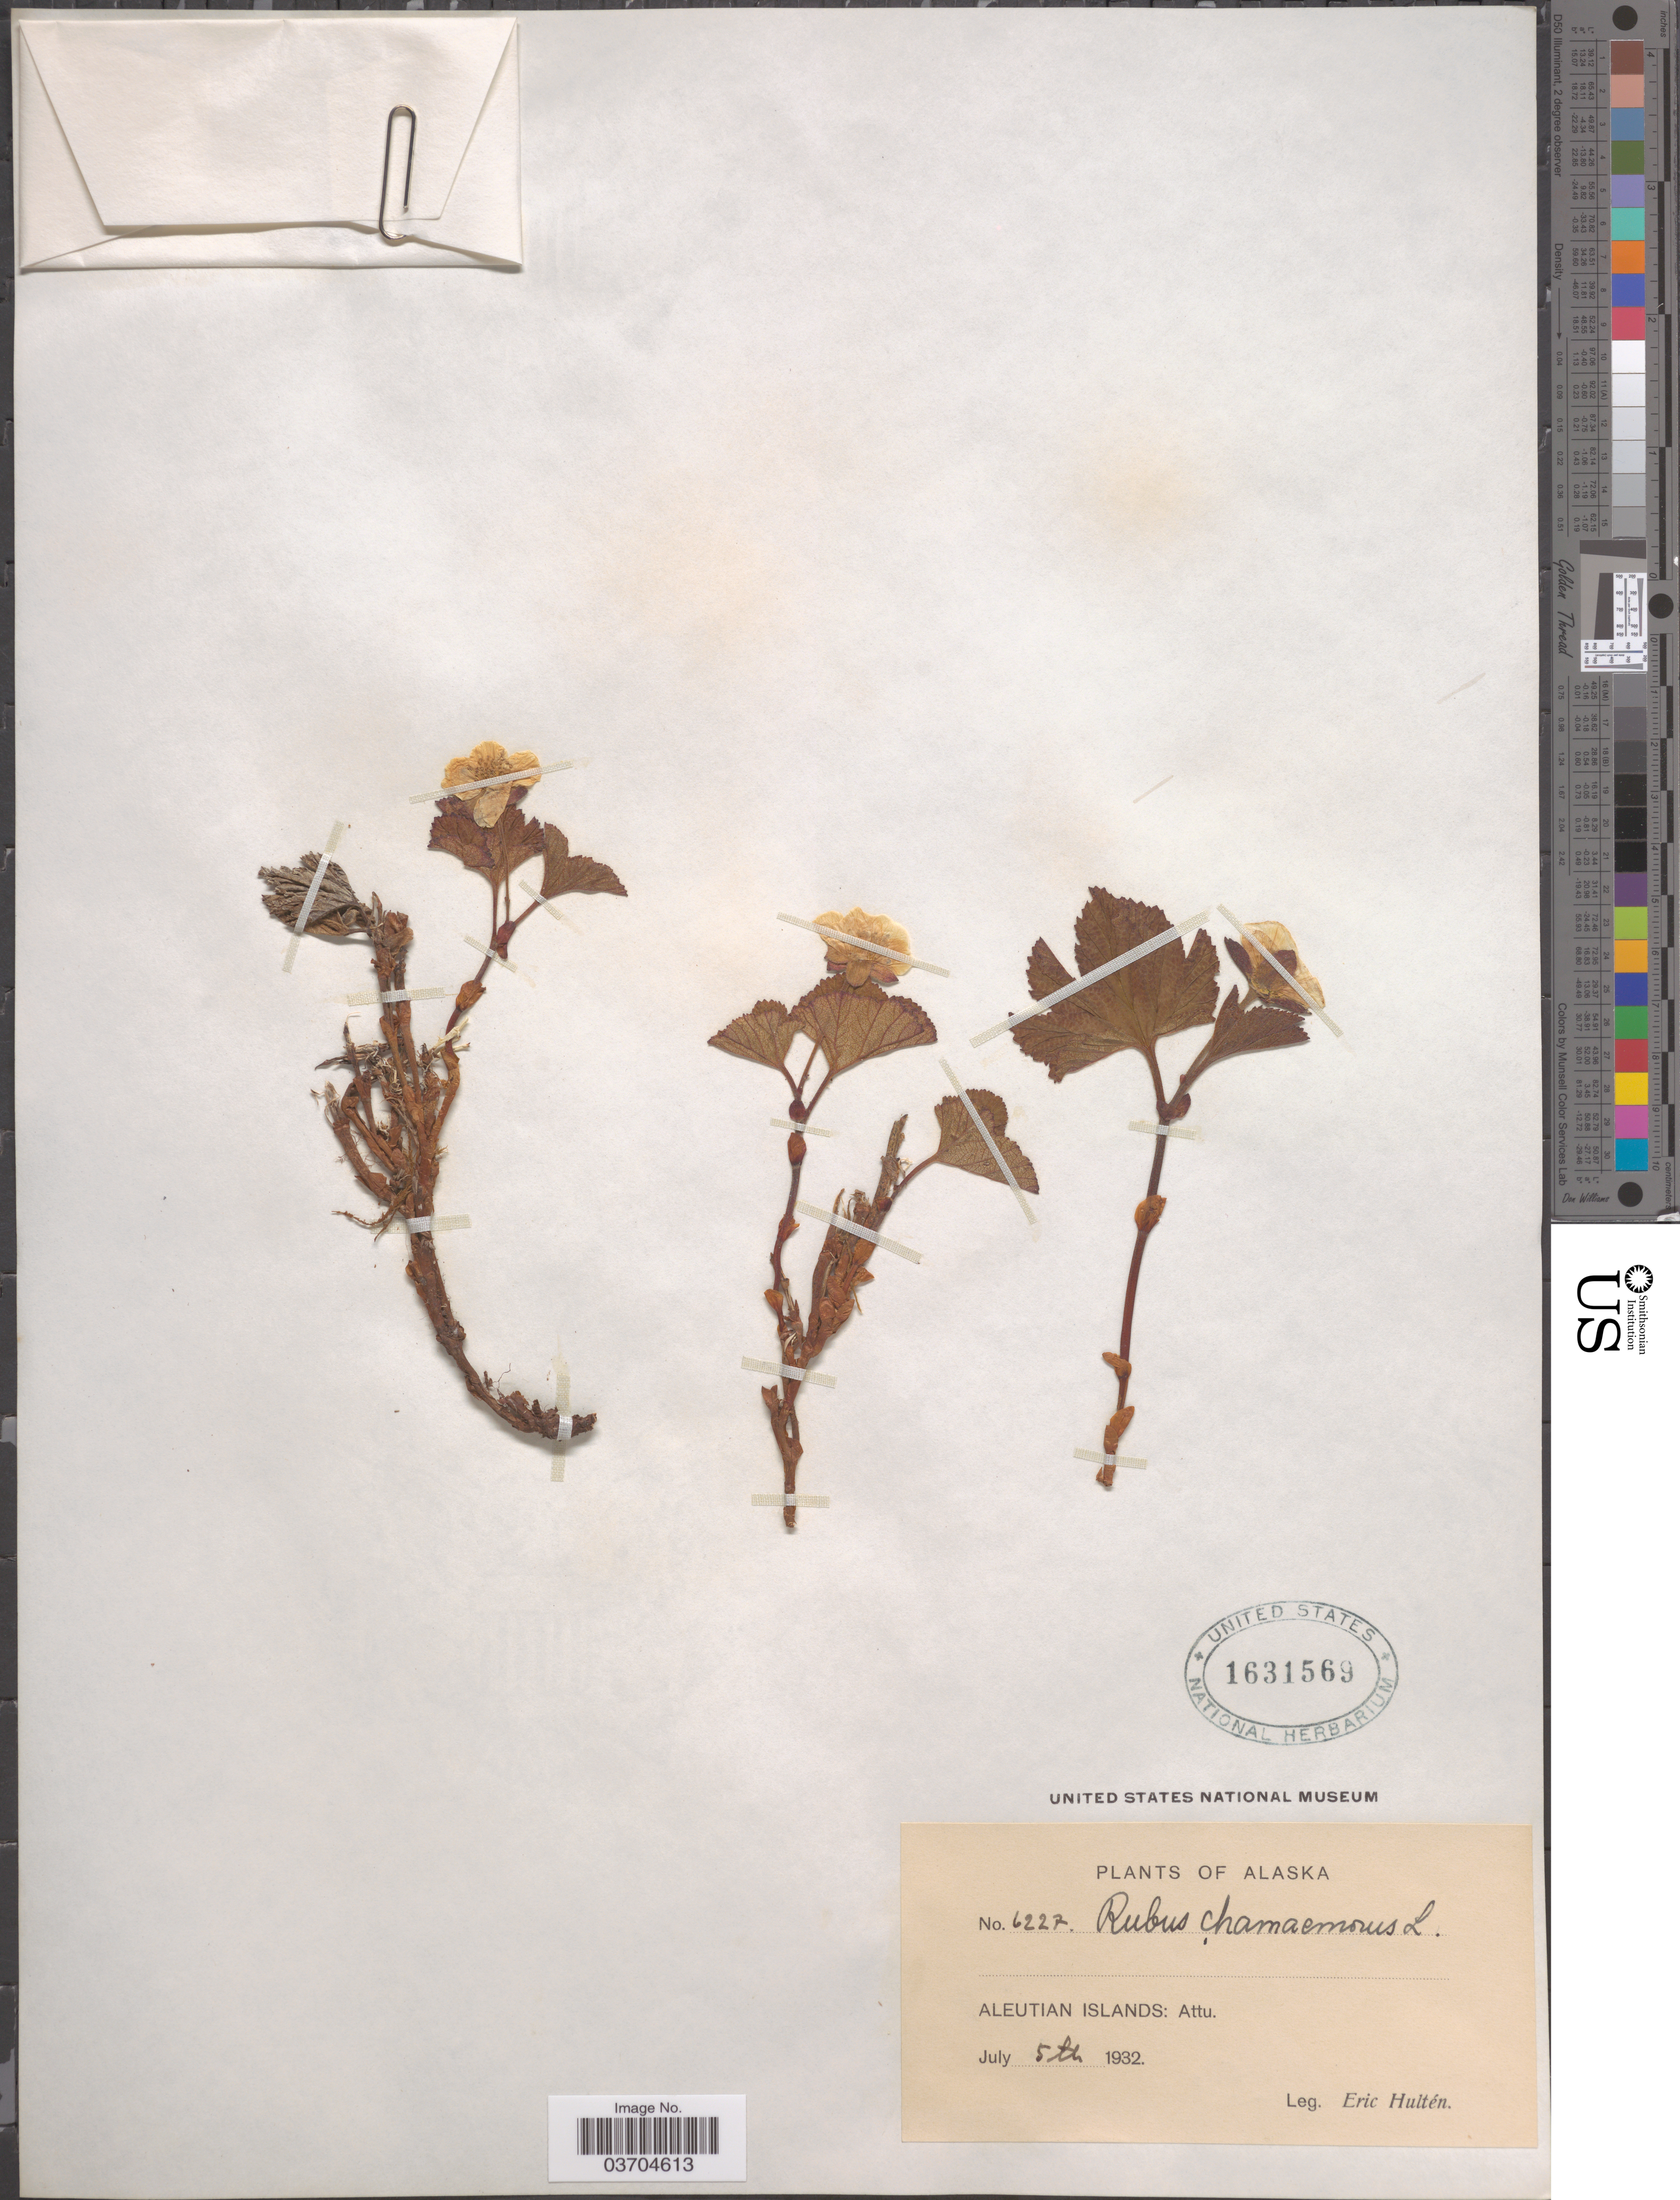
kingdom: Plantae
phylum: Tracheophyta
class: Magnoliopsida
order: Rosales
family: Rosaceae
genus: Rubus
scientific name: Rubus chamaemorus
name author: L.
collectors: E. G. Hultén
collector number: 6227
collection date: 1932-07-05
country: United States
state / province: Alaska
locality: Aleutian Islands: Attu.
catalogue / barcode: US 1631569